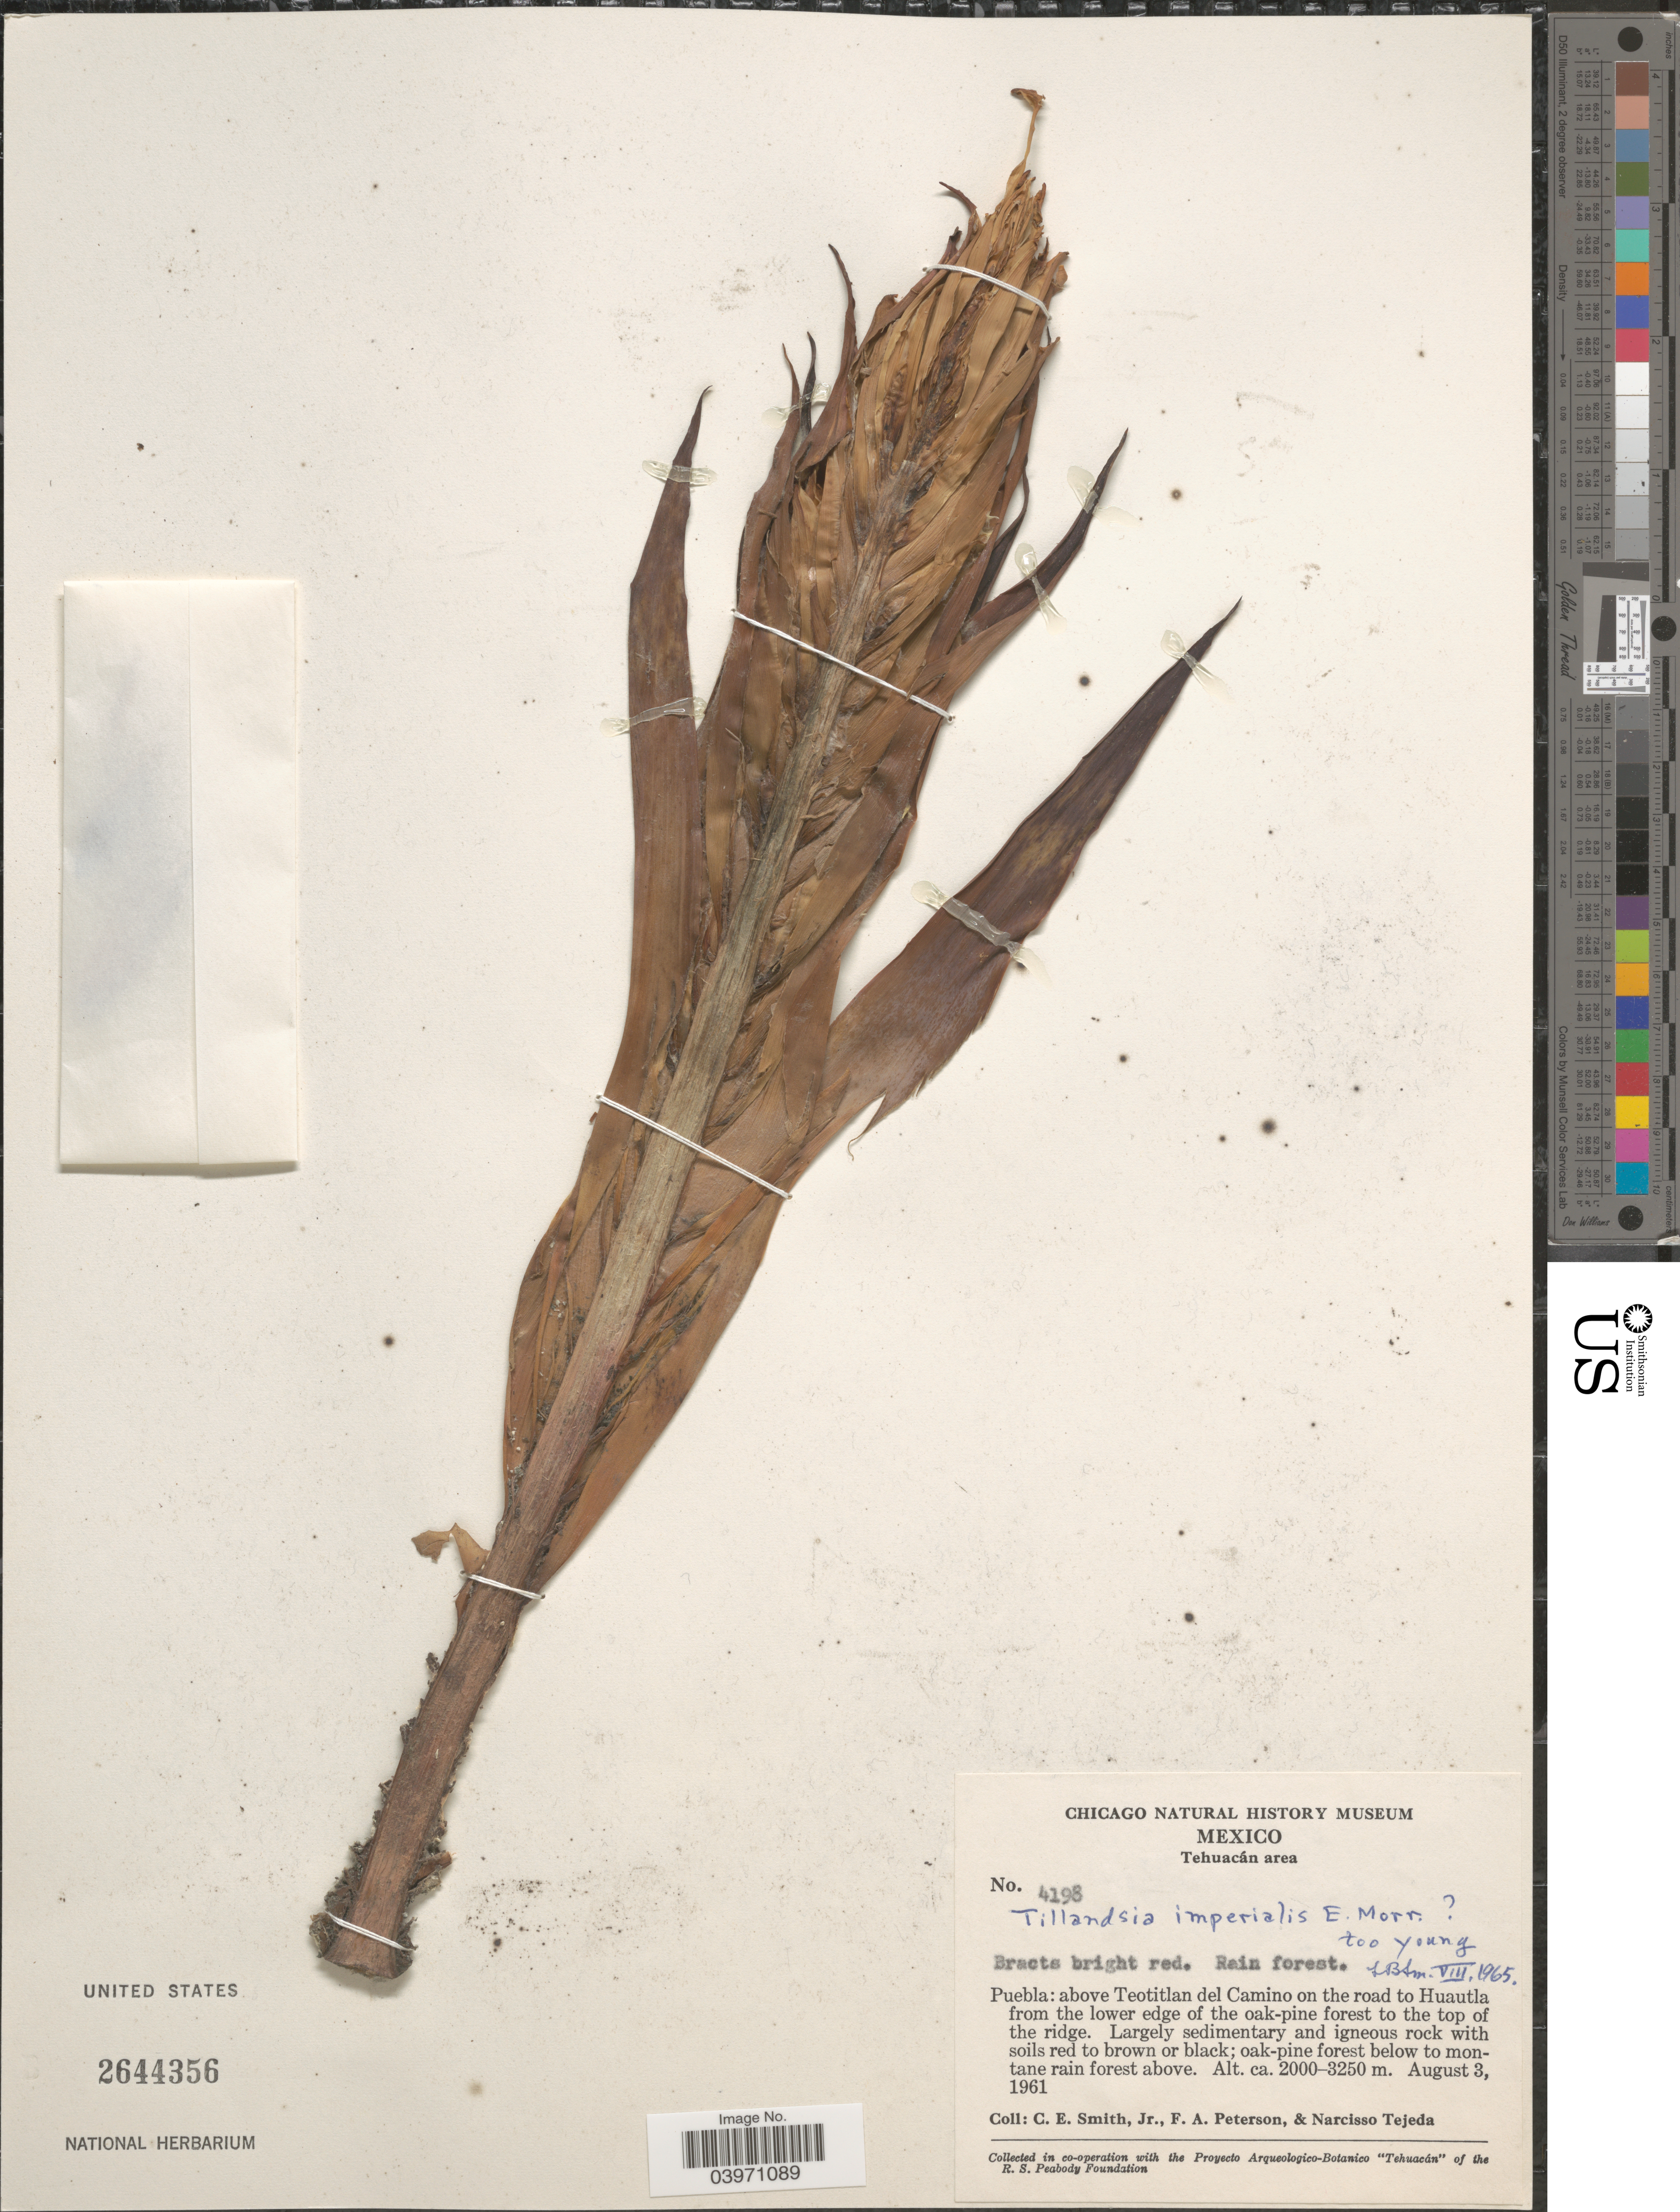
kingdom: Plantae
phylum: Tracheophyta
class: Liliopsida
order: Poales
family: Bromeliaceae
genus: Tillandsia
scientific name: Tillandsia imperialis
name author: É. Morren & Mez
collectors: C. E. Smith Jr., F. A. Peterson & N. Tejeda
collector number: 4198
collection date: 1961-08-03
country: Mexico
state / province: Puebla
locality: Tehuacán area. Above Teotitlan del camino on the road to Huautla from the lower edge of the oak-pine forest to the top of the ridge.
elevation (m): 2000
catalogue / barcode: US 2644356